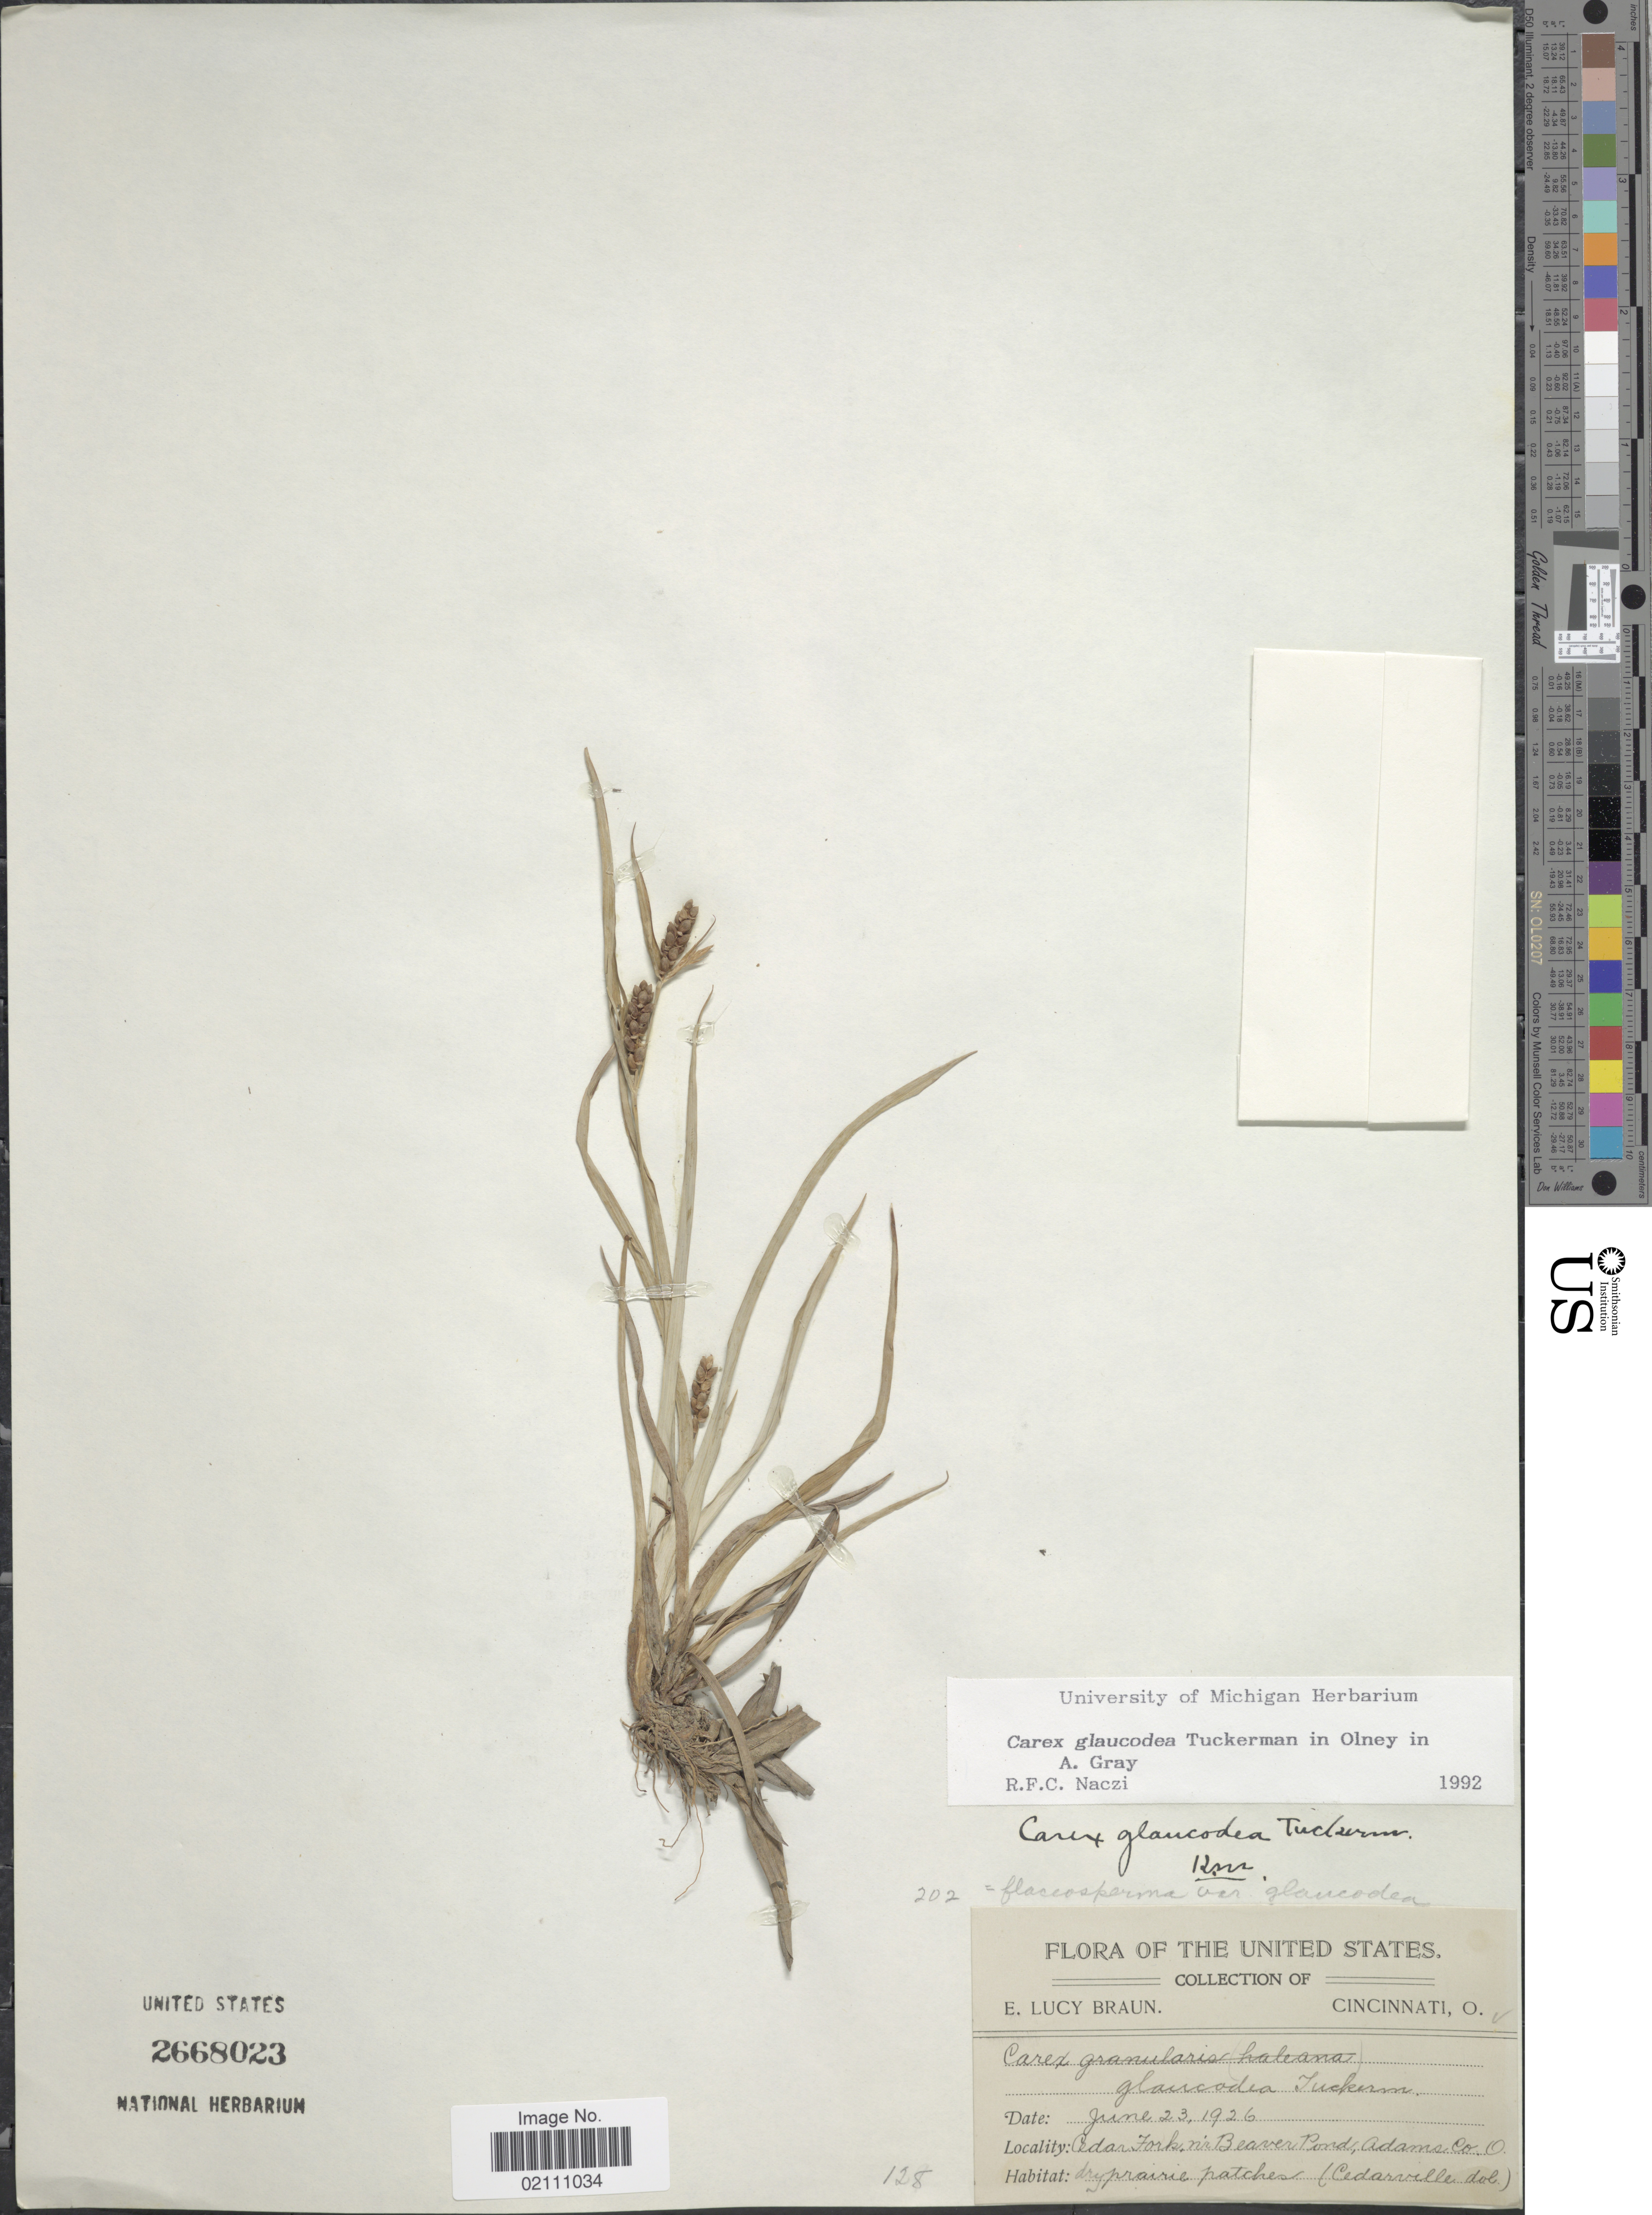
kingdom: Plantae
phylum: Tracheophyta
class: Liliopsida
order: Poales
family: Cyperaceae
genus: Carex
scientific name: Carex glaucodea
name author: Tuck. ex Olney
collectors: E. L. Braun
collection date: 1926-06-23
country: United States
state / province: Ohio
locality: Cedar Fork, nr Beaver Pond, Adams Co., O.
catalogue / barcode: US 2668023